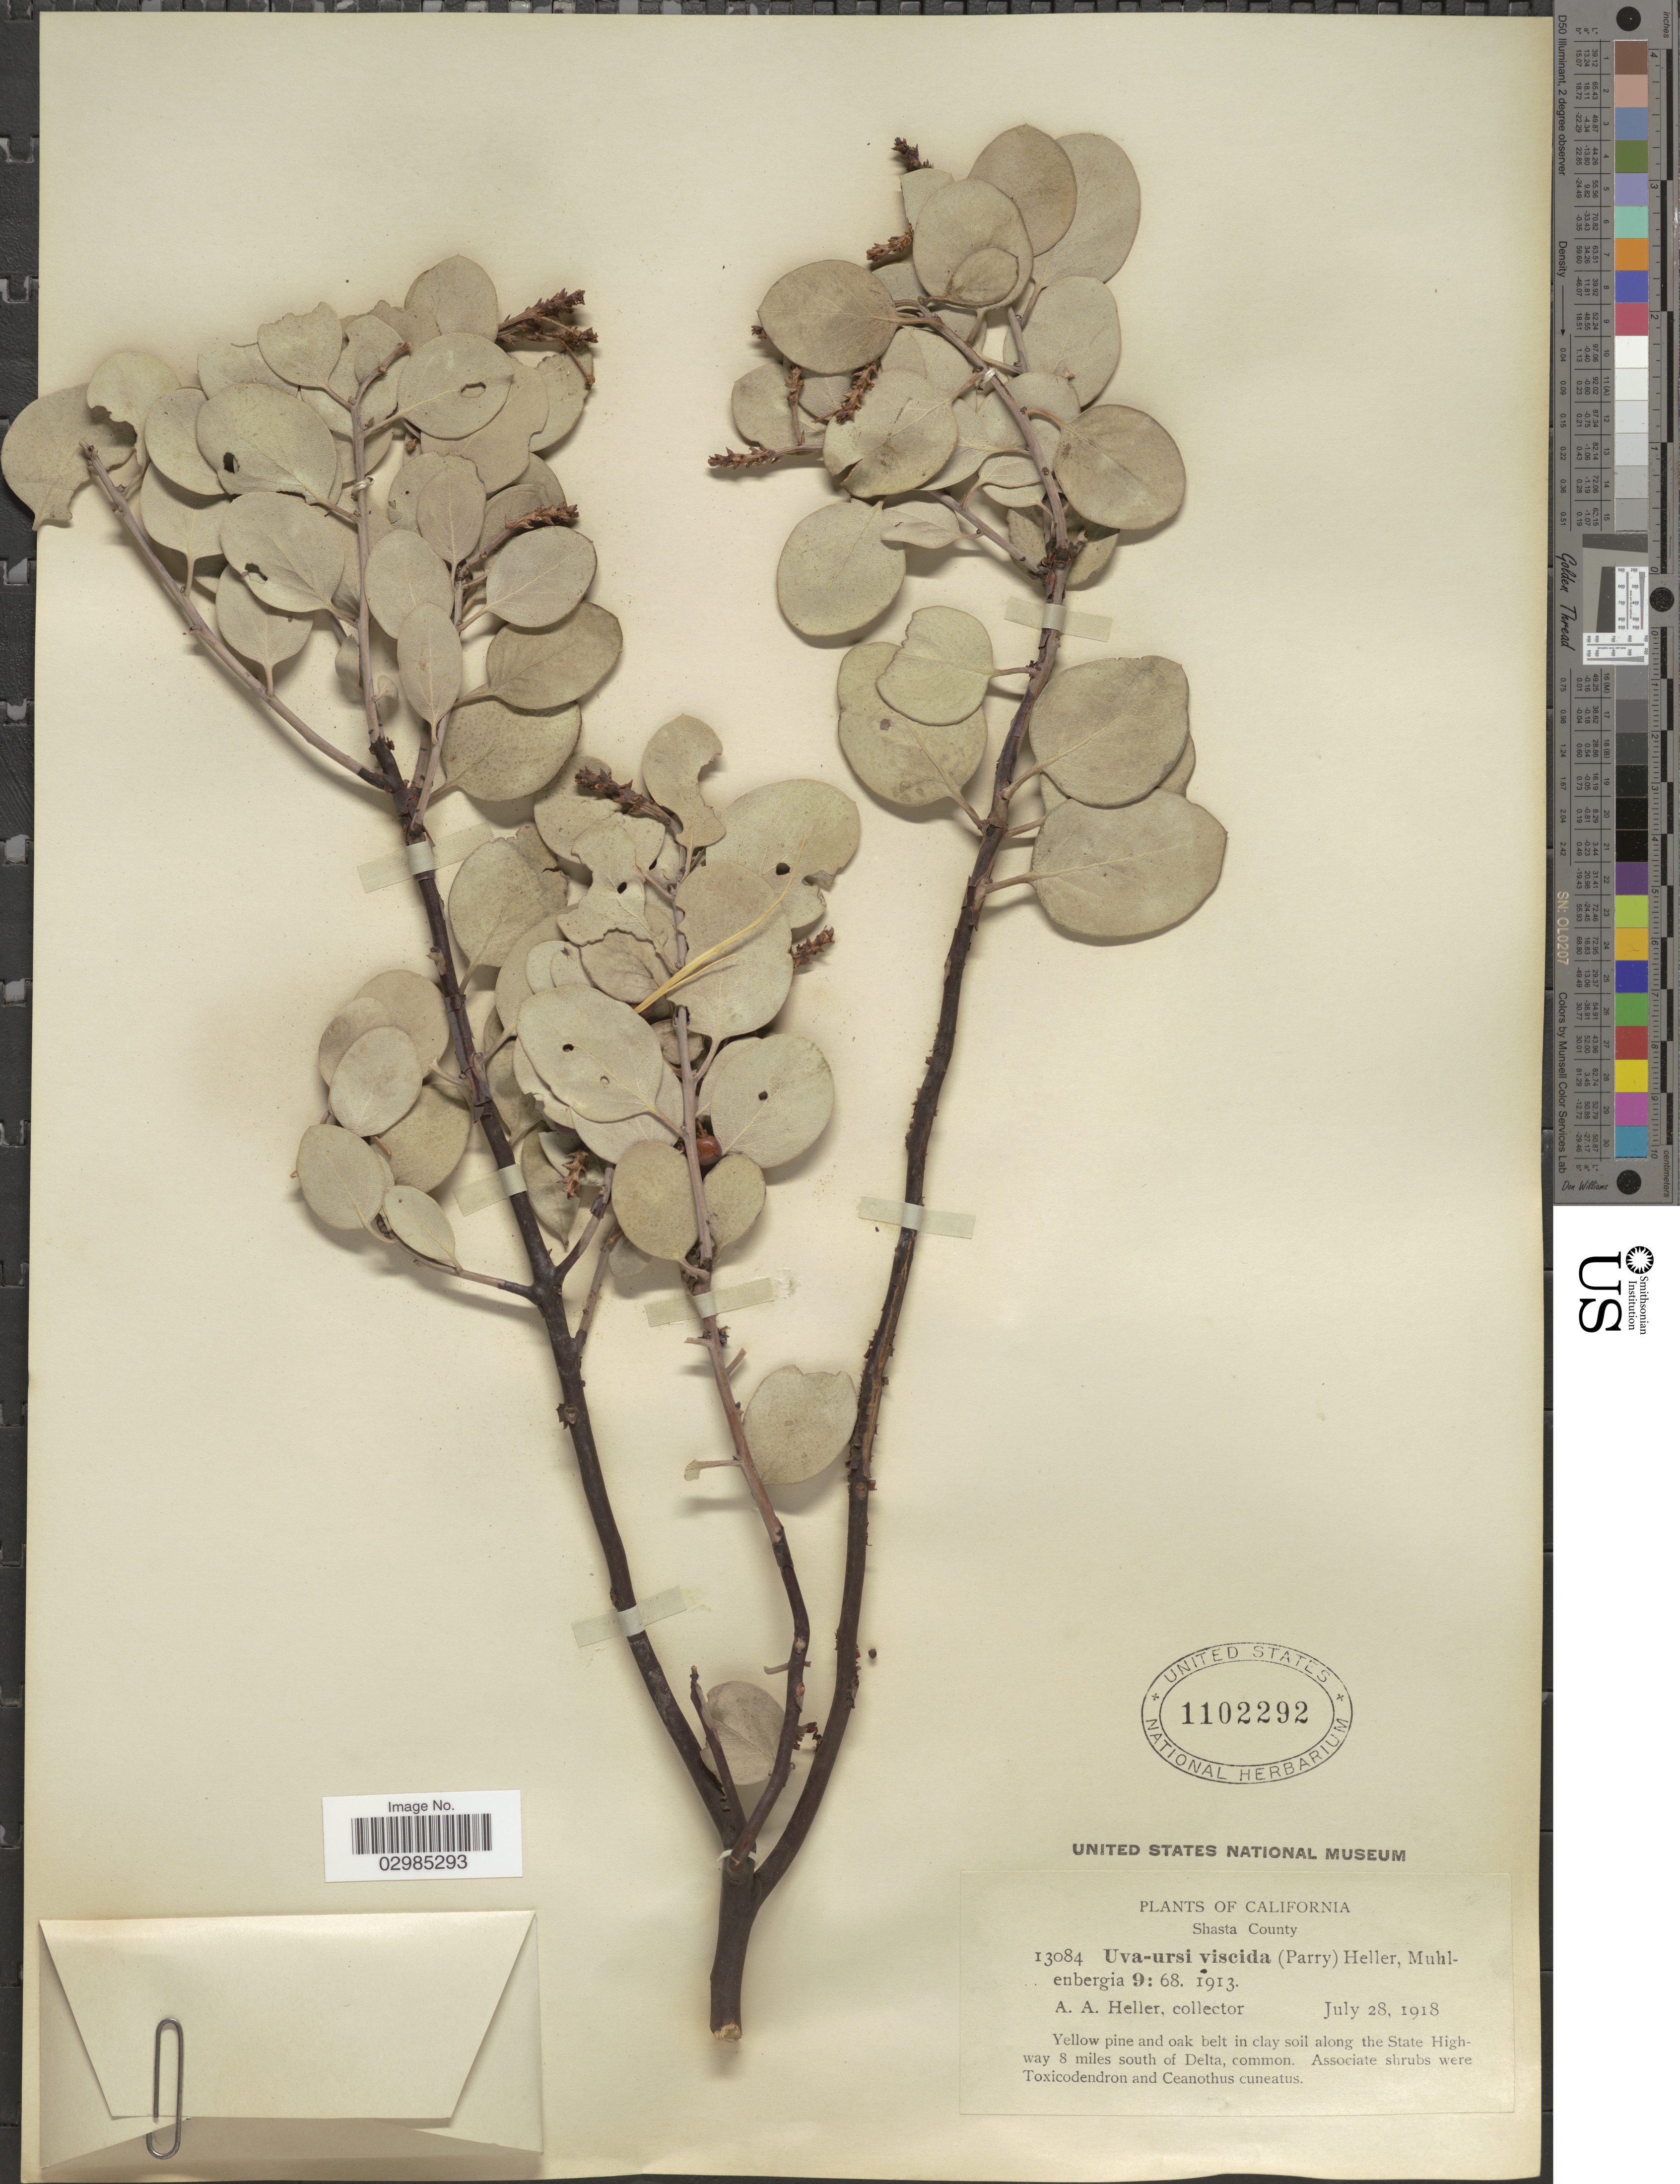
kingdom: Plantae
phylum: Tracheophyta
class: Magnoliopsida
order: Ericales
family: Ericaceae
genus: Arctostaphylos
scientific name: Arctostaphylos viscida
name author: Parry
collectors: A. A. Heller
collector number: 13084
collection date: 1918-07-28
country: United States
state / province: California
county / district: Shasta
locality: Shasta County. Along the State Highway 8 miles south of Delta.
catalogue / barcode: US 1102292